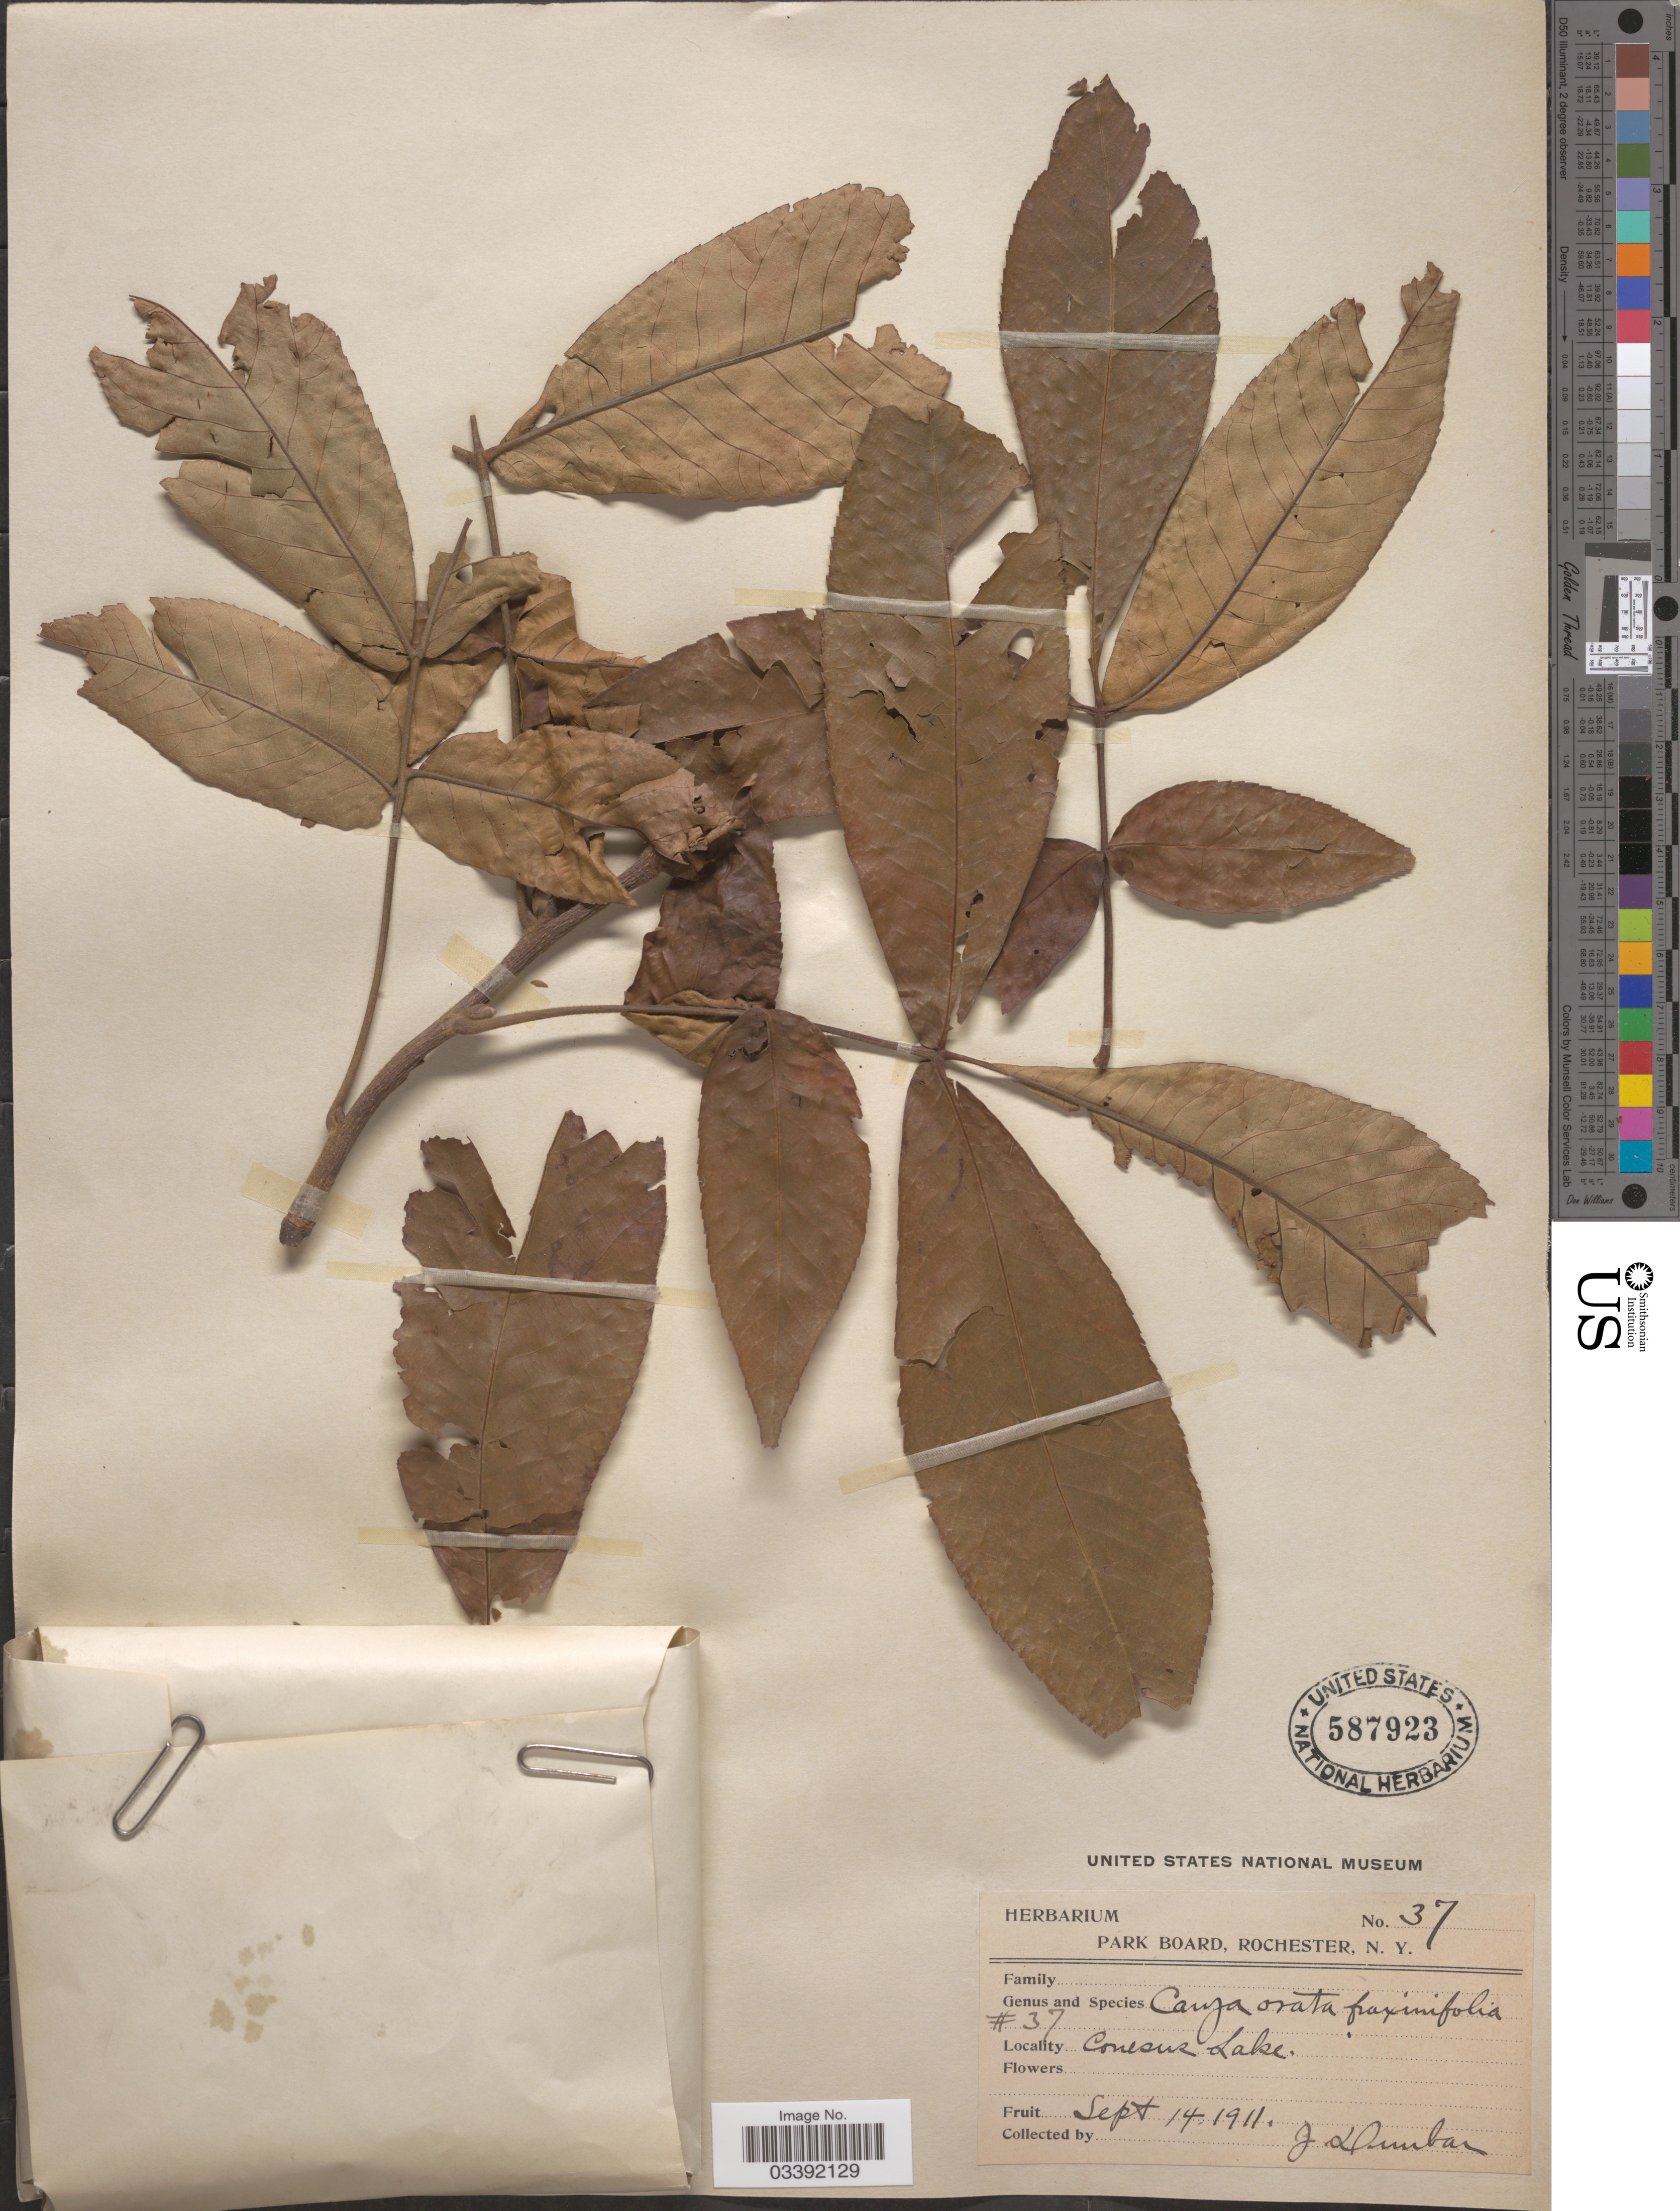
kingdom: Plantae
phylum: Tracheophyta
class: Magnoliopsida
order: Fagales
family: Juglandaceae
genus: Carya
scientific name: Carya ovata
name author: (Mill.) K. Koch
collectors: J. Dumbar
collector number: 37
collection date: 1911-09-14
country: United States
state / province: New York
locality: Conesus Lake.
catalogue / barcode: US 587923